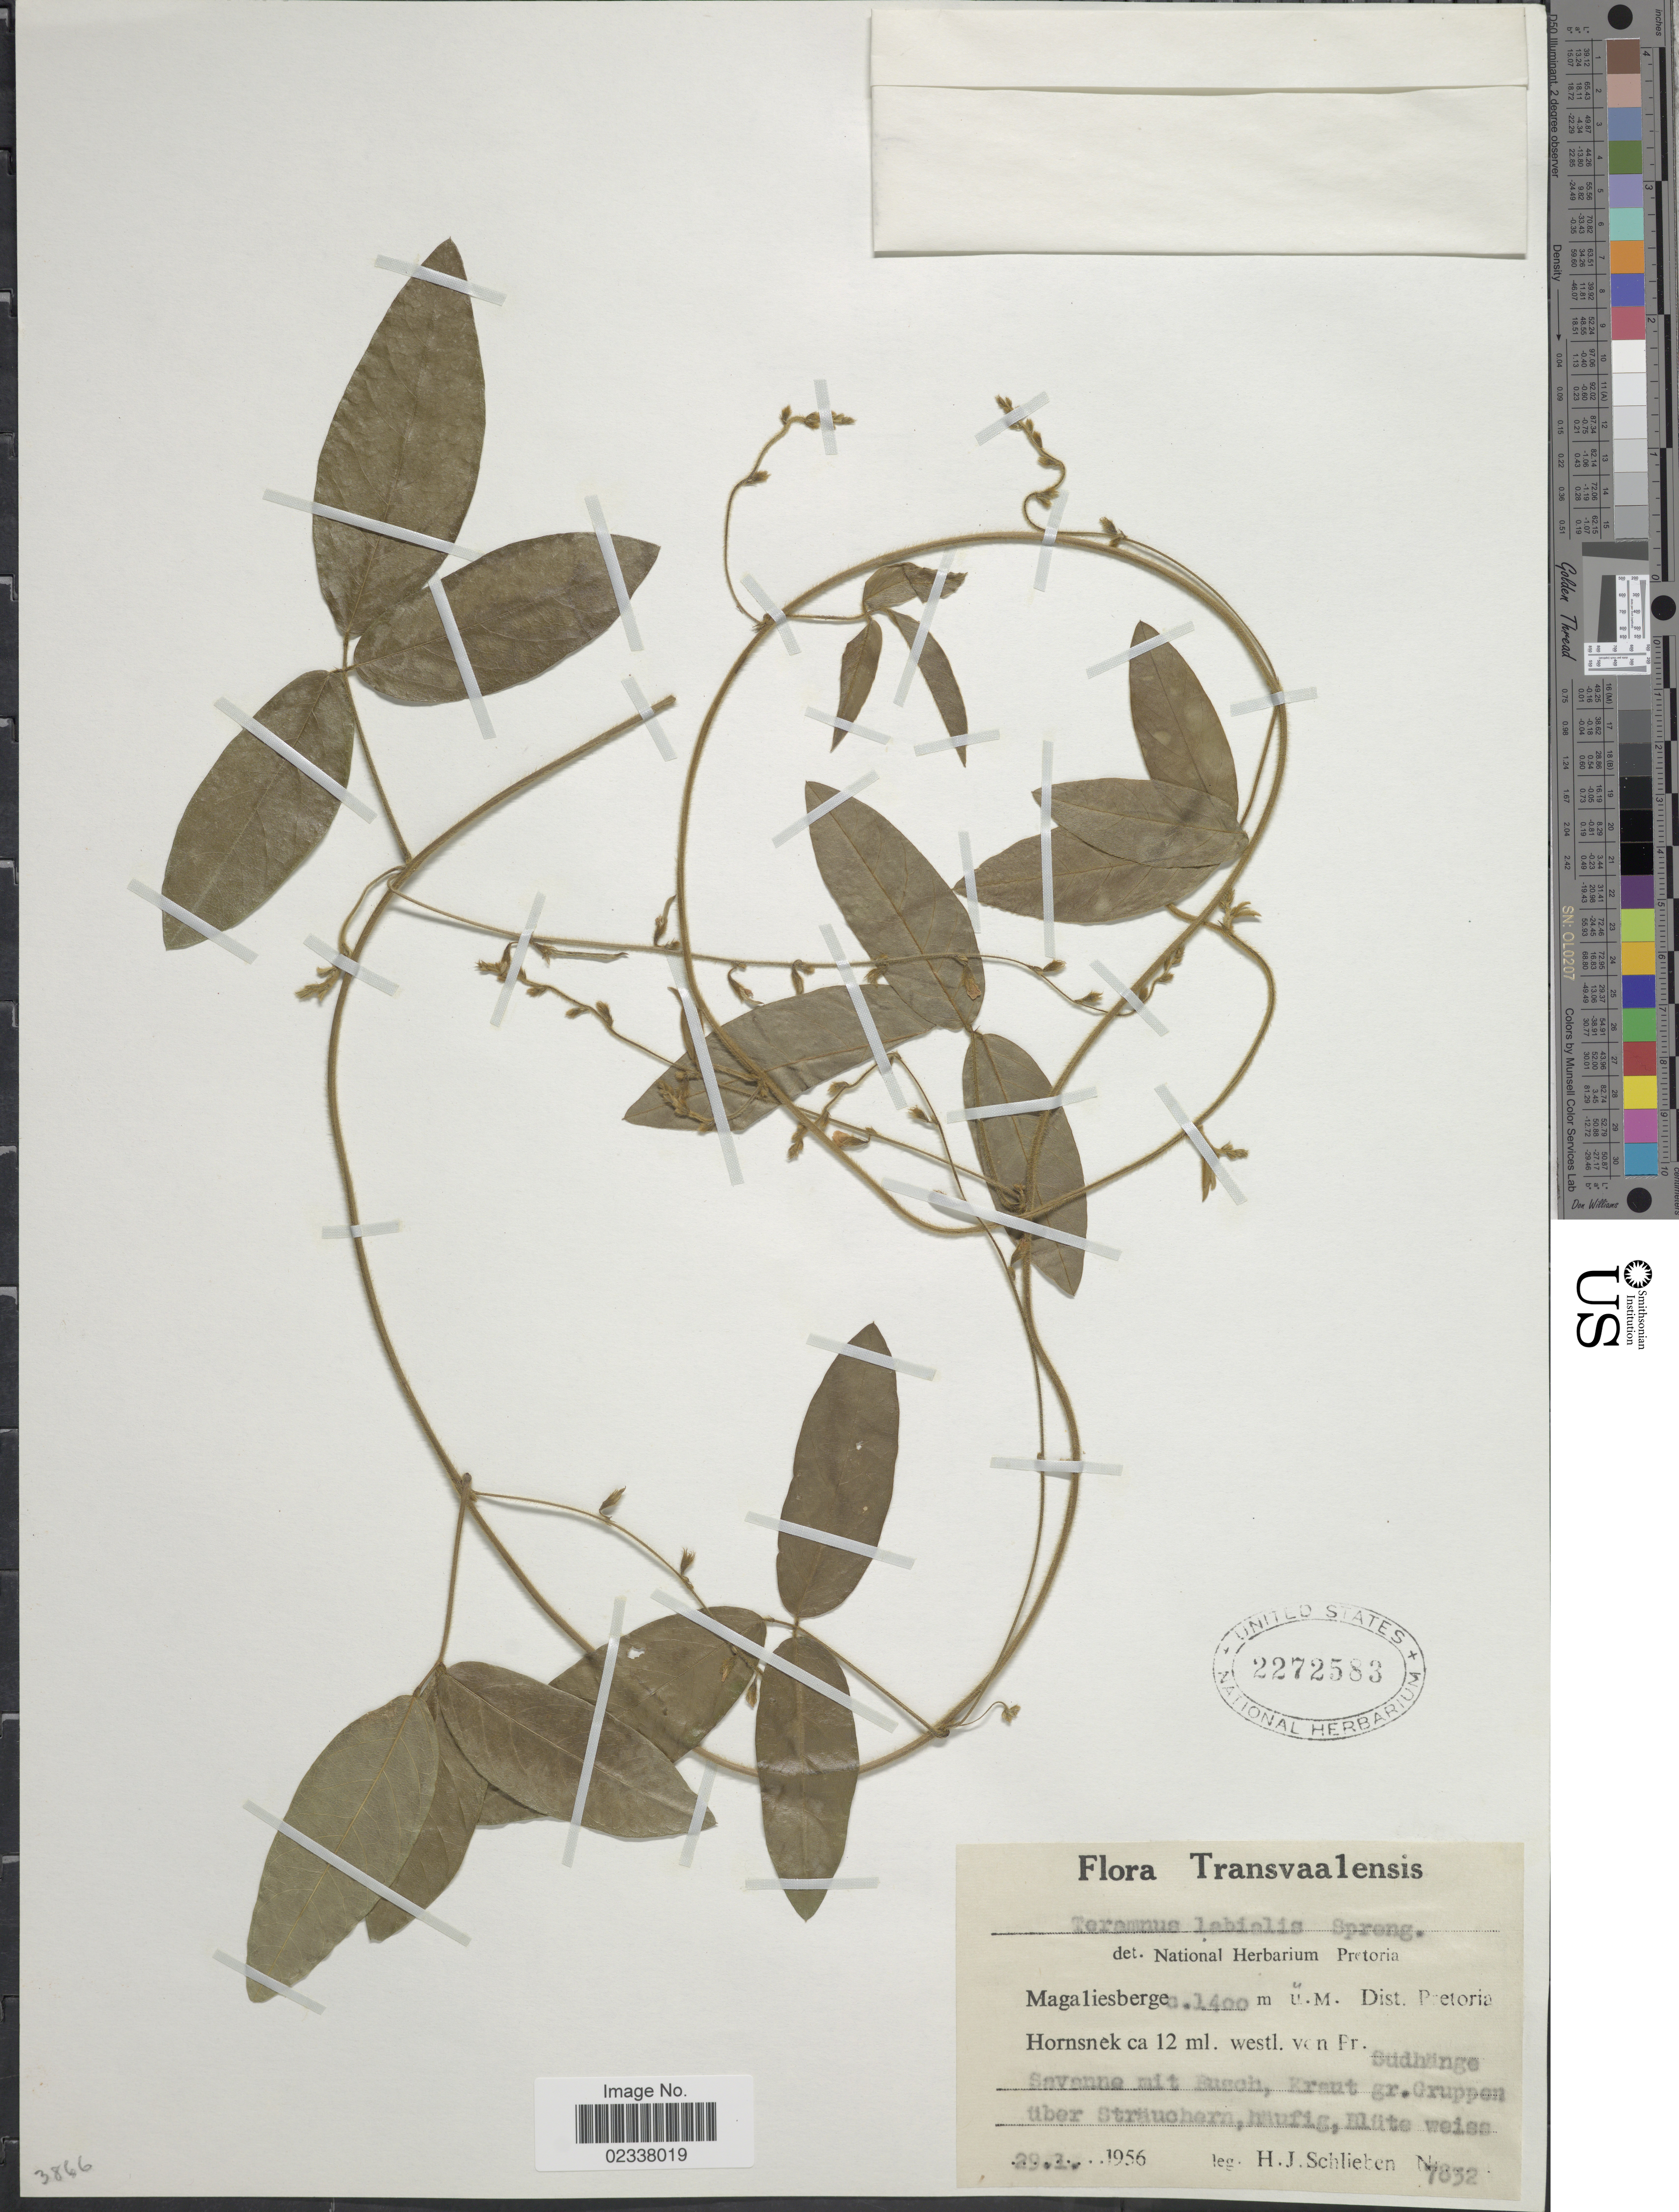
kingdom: Plantae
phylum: Tracheophyta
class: Magnoliopsida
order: Fabales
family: Fabaceae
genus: Teramnus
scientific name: Teramnus labialis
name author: (L. f.) Spreng.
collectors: H. J. Schlieben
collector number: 7832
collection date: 1956-01-29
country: South Africa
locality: Transvaalensis, Magaliesberge. Dist. Pretoria Hornsnel ca 12 ml westl. von Pr. Südhänge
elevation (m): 1400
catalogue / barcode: US 2272583